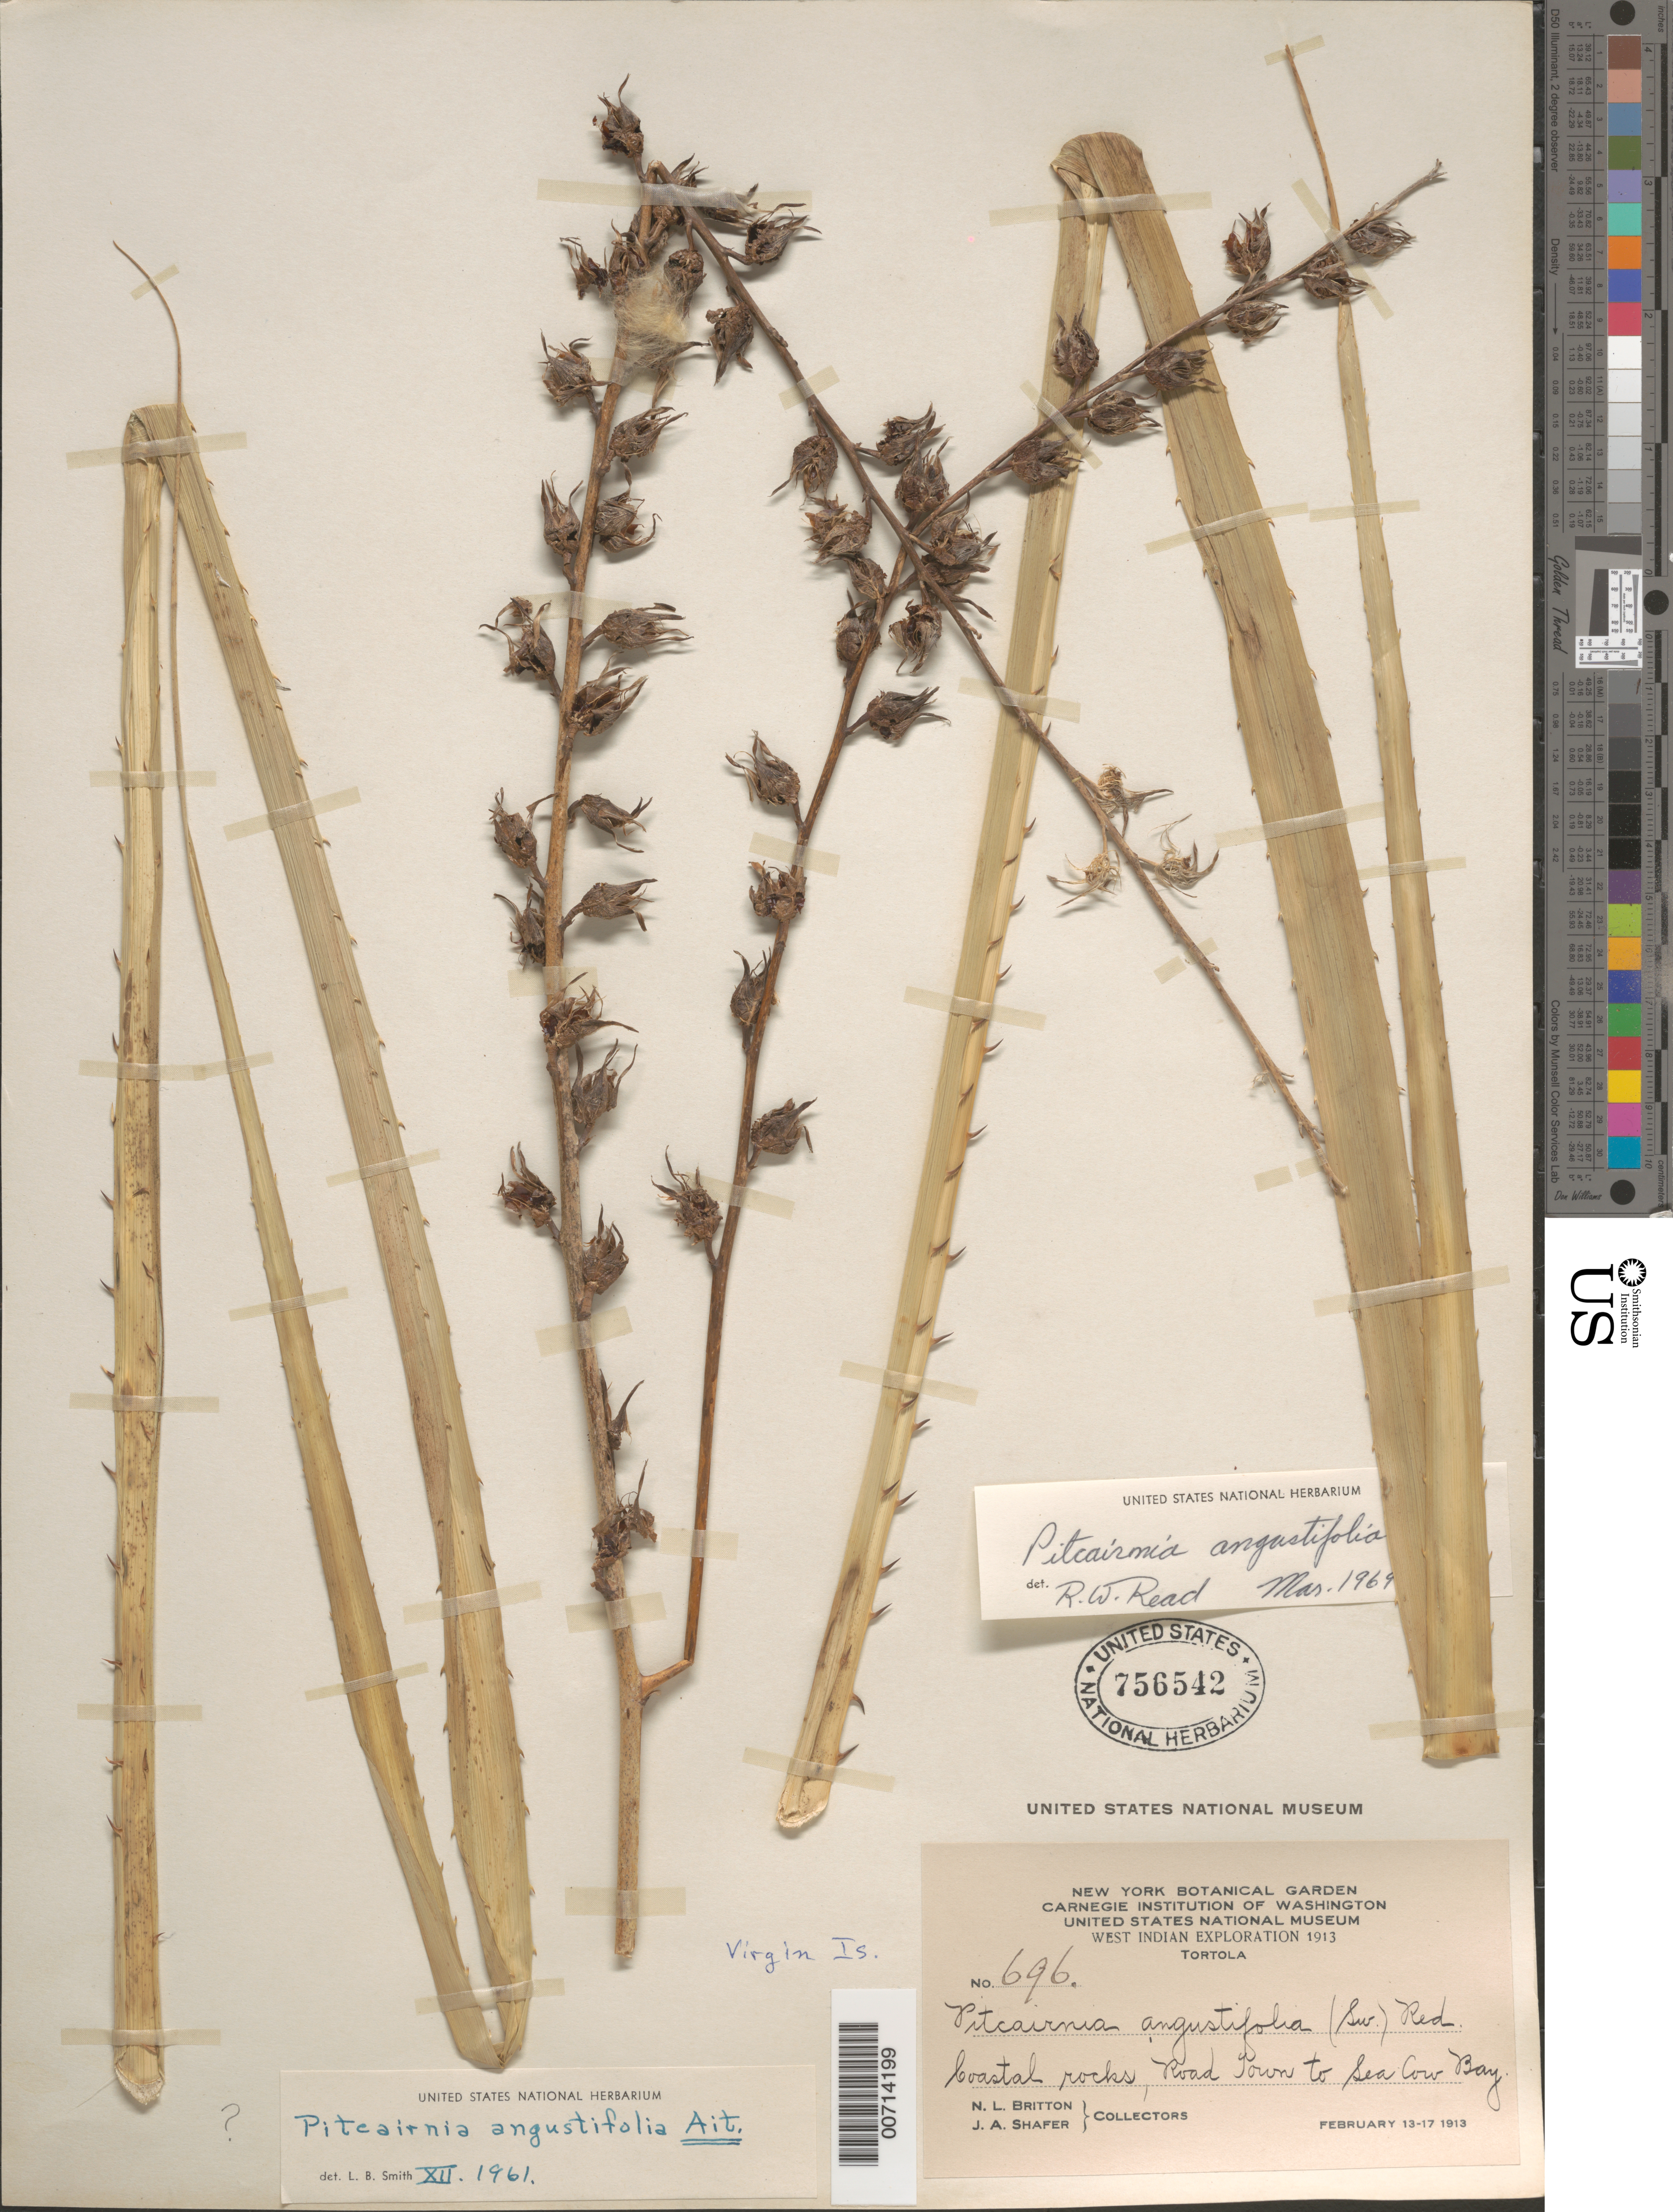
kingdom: Plantae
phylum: Tracheophyta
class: Liliopsida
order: Poales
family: Bromeliaceae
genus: Pitcairnia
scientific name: Pitcairnia angustifolia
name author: Sol. ex Aiton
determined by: Read, Robert W., (US), NMNH (UNITED STATES)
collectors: N. Britton & J. A. Shafer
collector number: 696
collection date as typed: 13 Feb 1913 to 17 Feb 1913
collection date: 1913-02-13/1913-02-17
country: British Virgin Islands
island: Tortola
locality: Tortola; Road Town to Sea Cow Bay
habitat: Coastal rocks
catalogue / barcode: US 756542